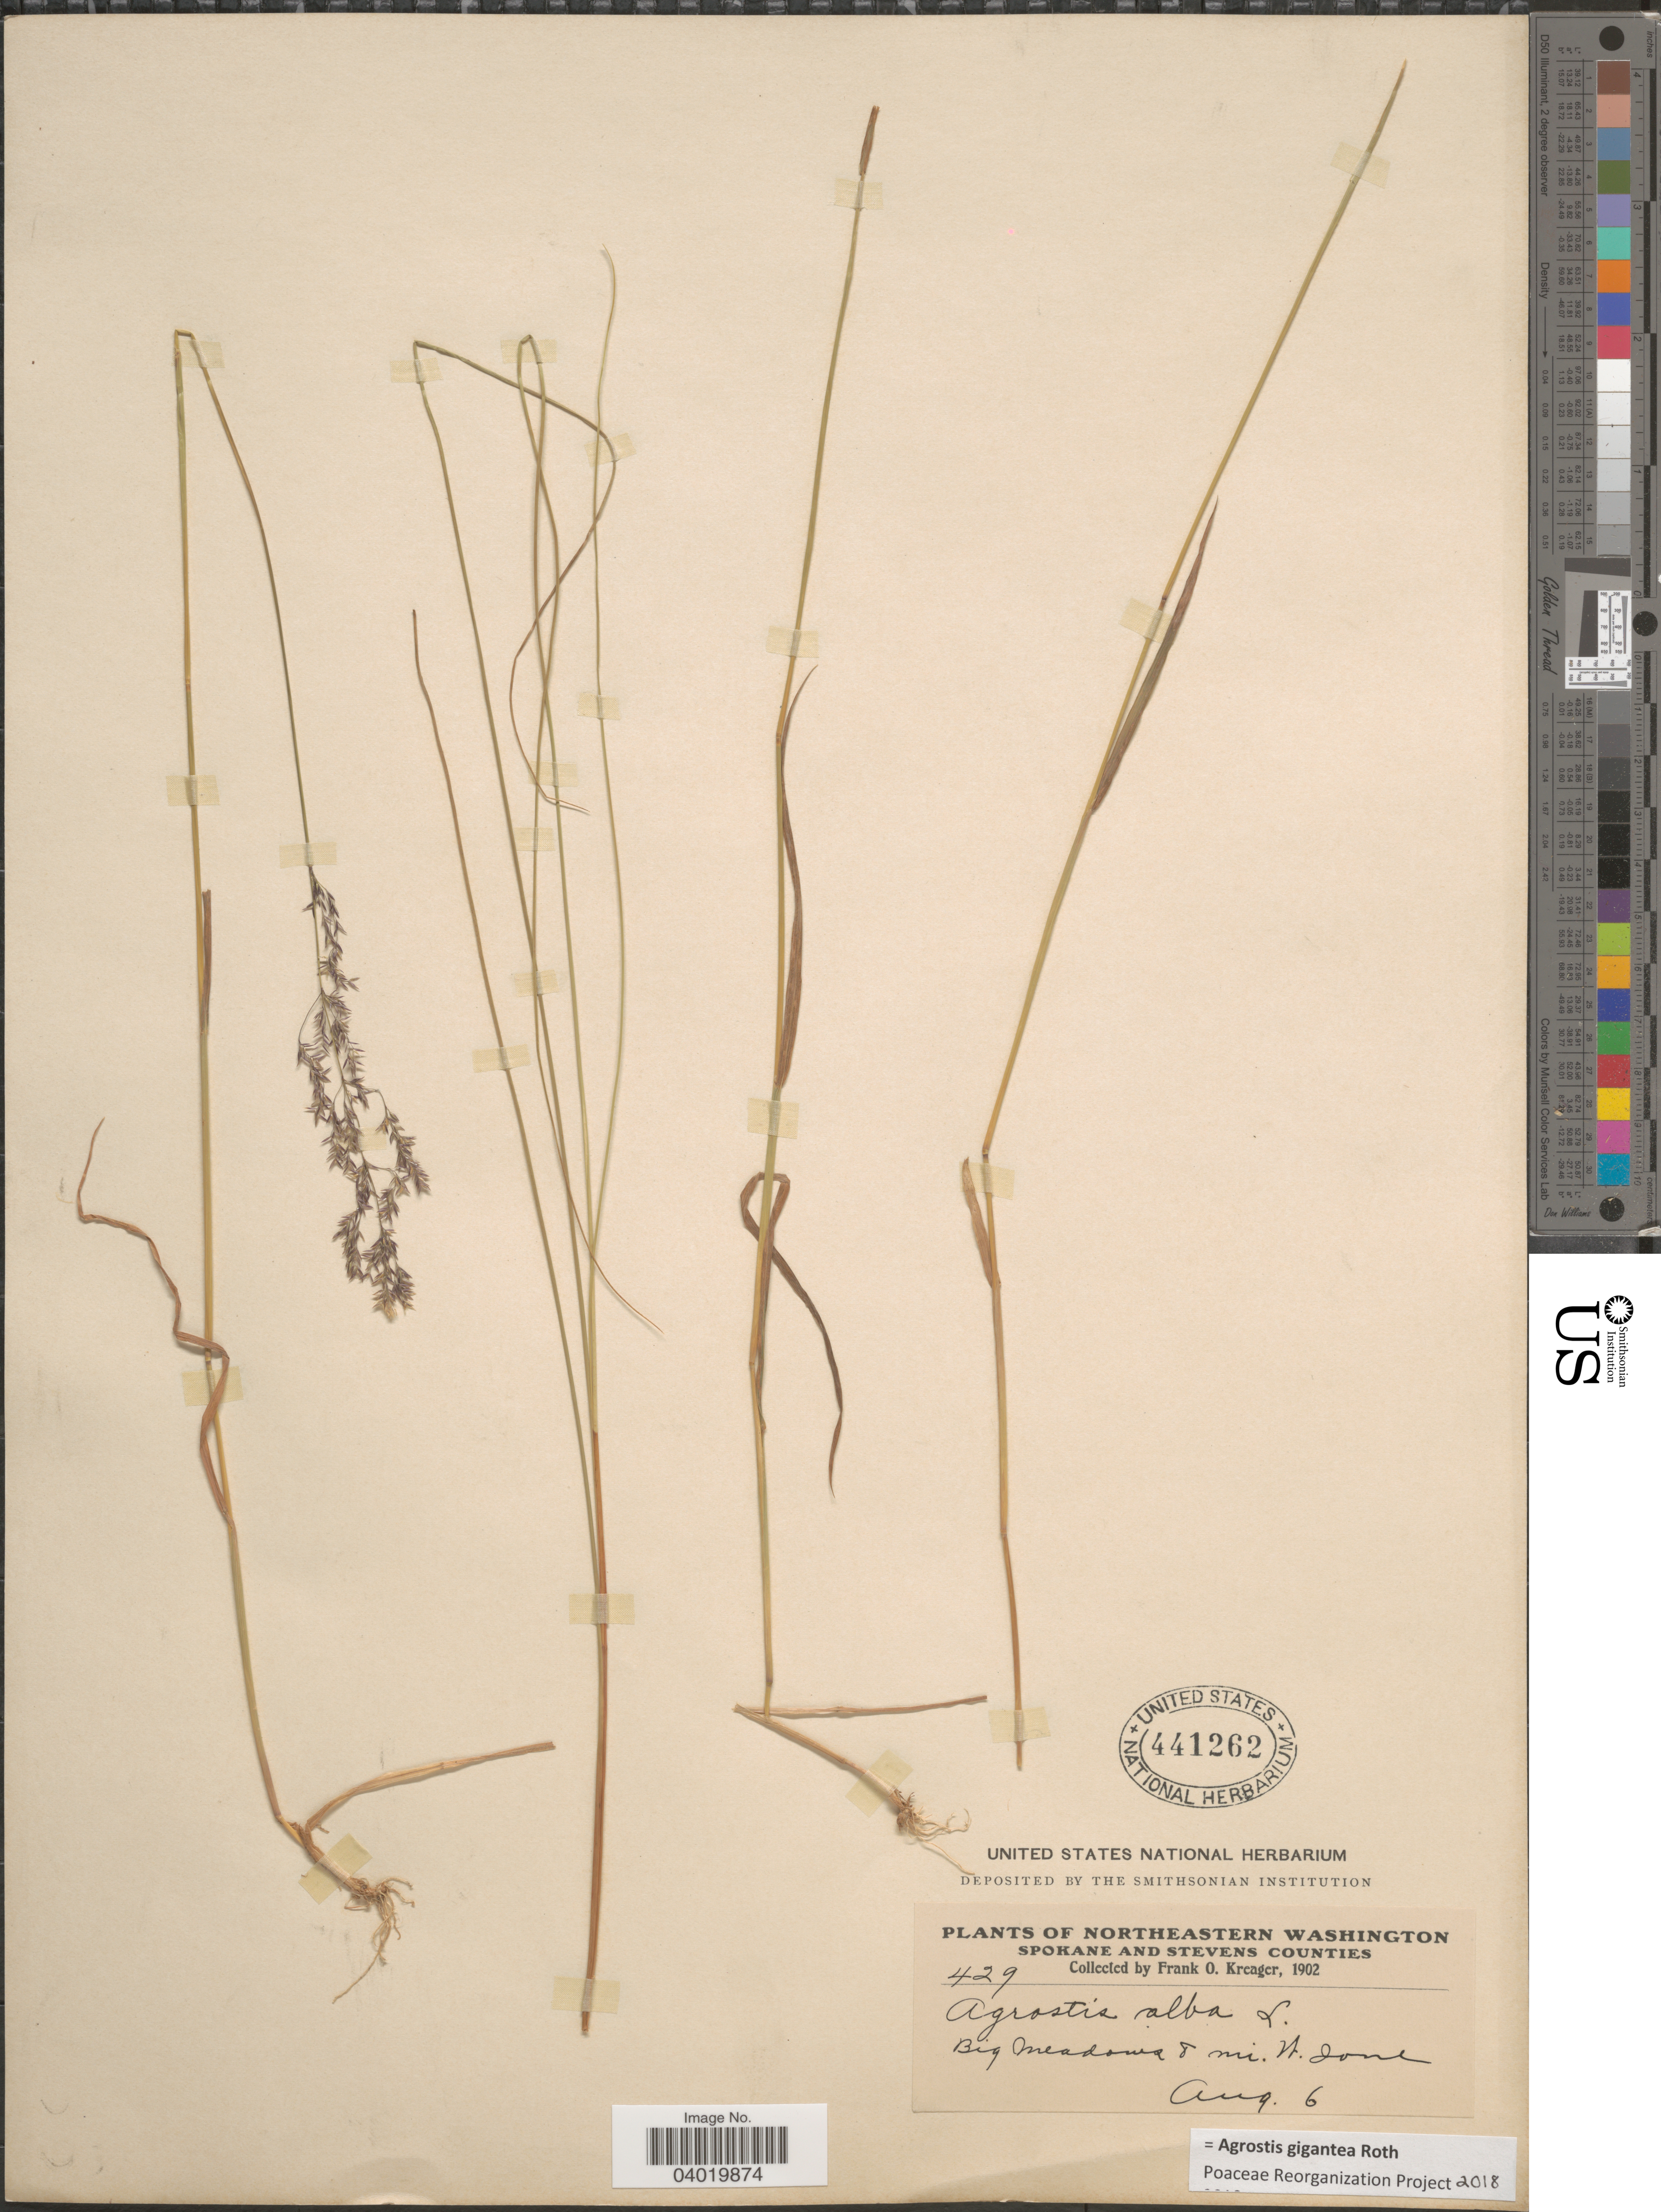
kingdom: Plantae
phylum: Tracheophyta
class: Liliopsida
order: Poales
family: Poaceae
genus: Agrostis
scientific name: Agrostis gigantea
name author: Roth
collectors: F. Kreager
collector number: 429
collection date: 1902-08-06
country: United States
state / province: Washington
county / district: Spokane / Stevens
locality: Northeastern Washington. Spokane and Stevens Counties. Big meadows 8 mi. N. Ione.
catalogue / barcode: US 441262